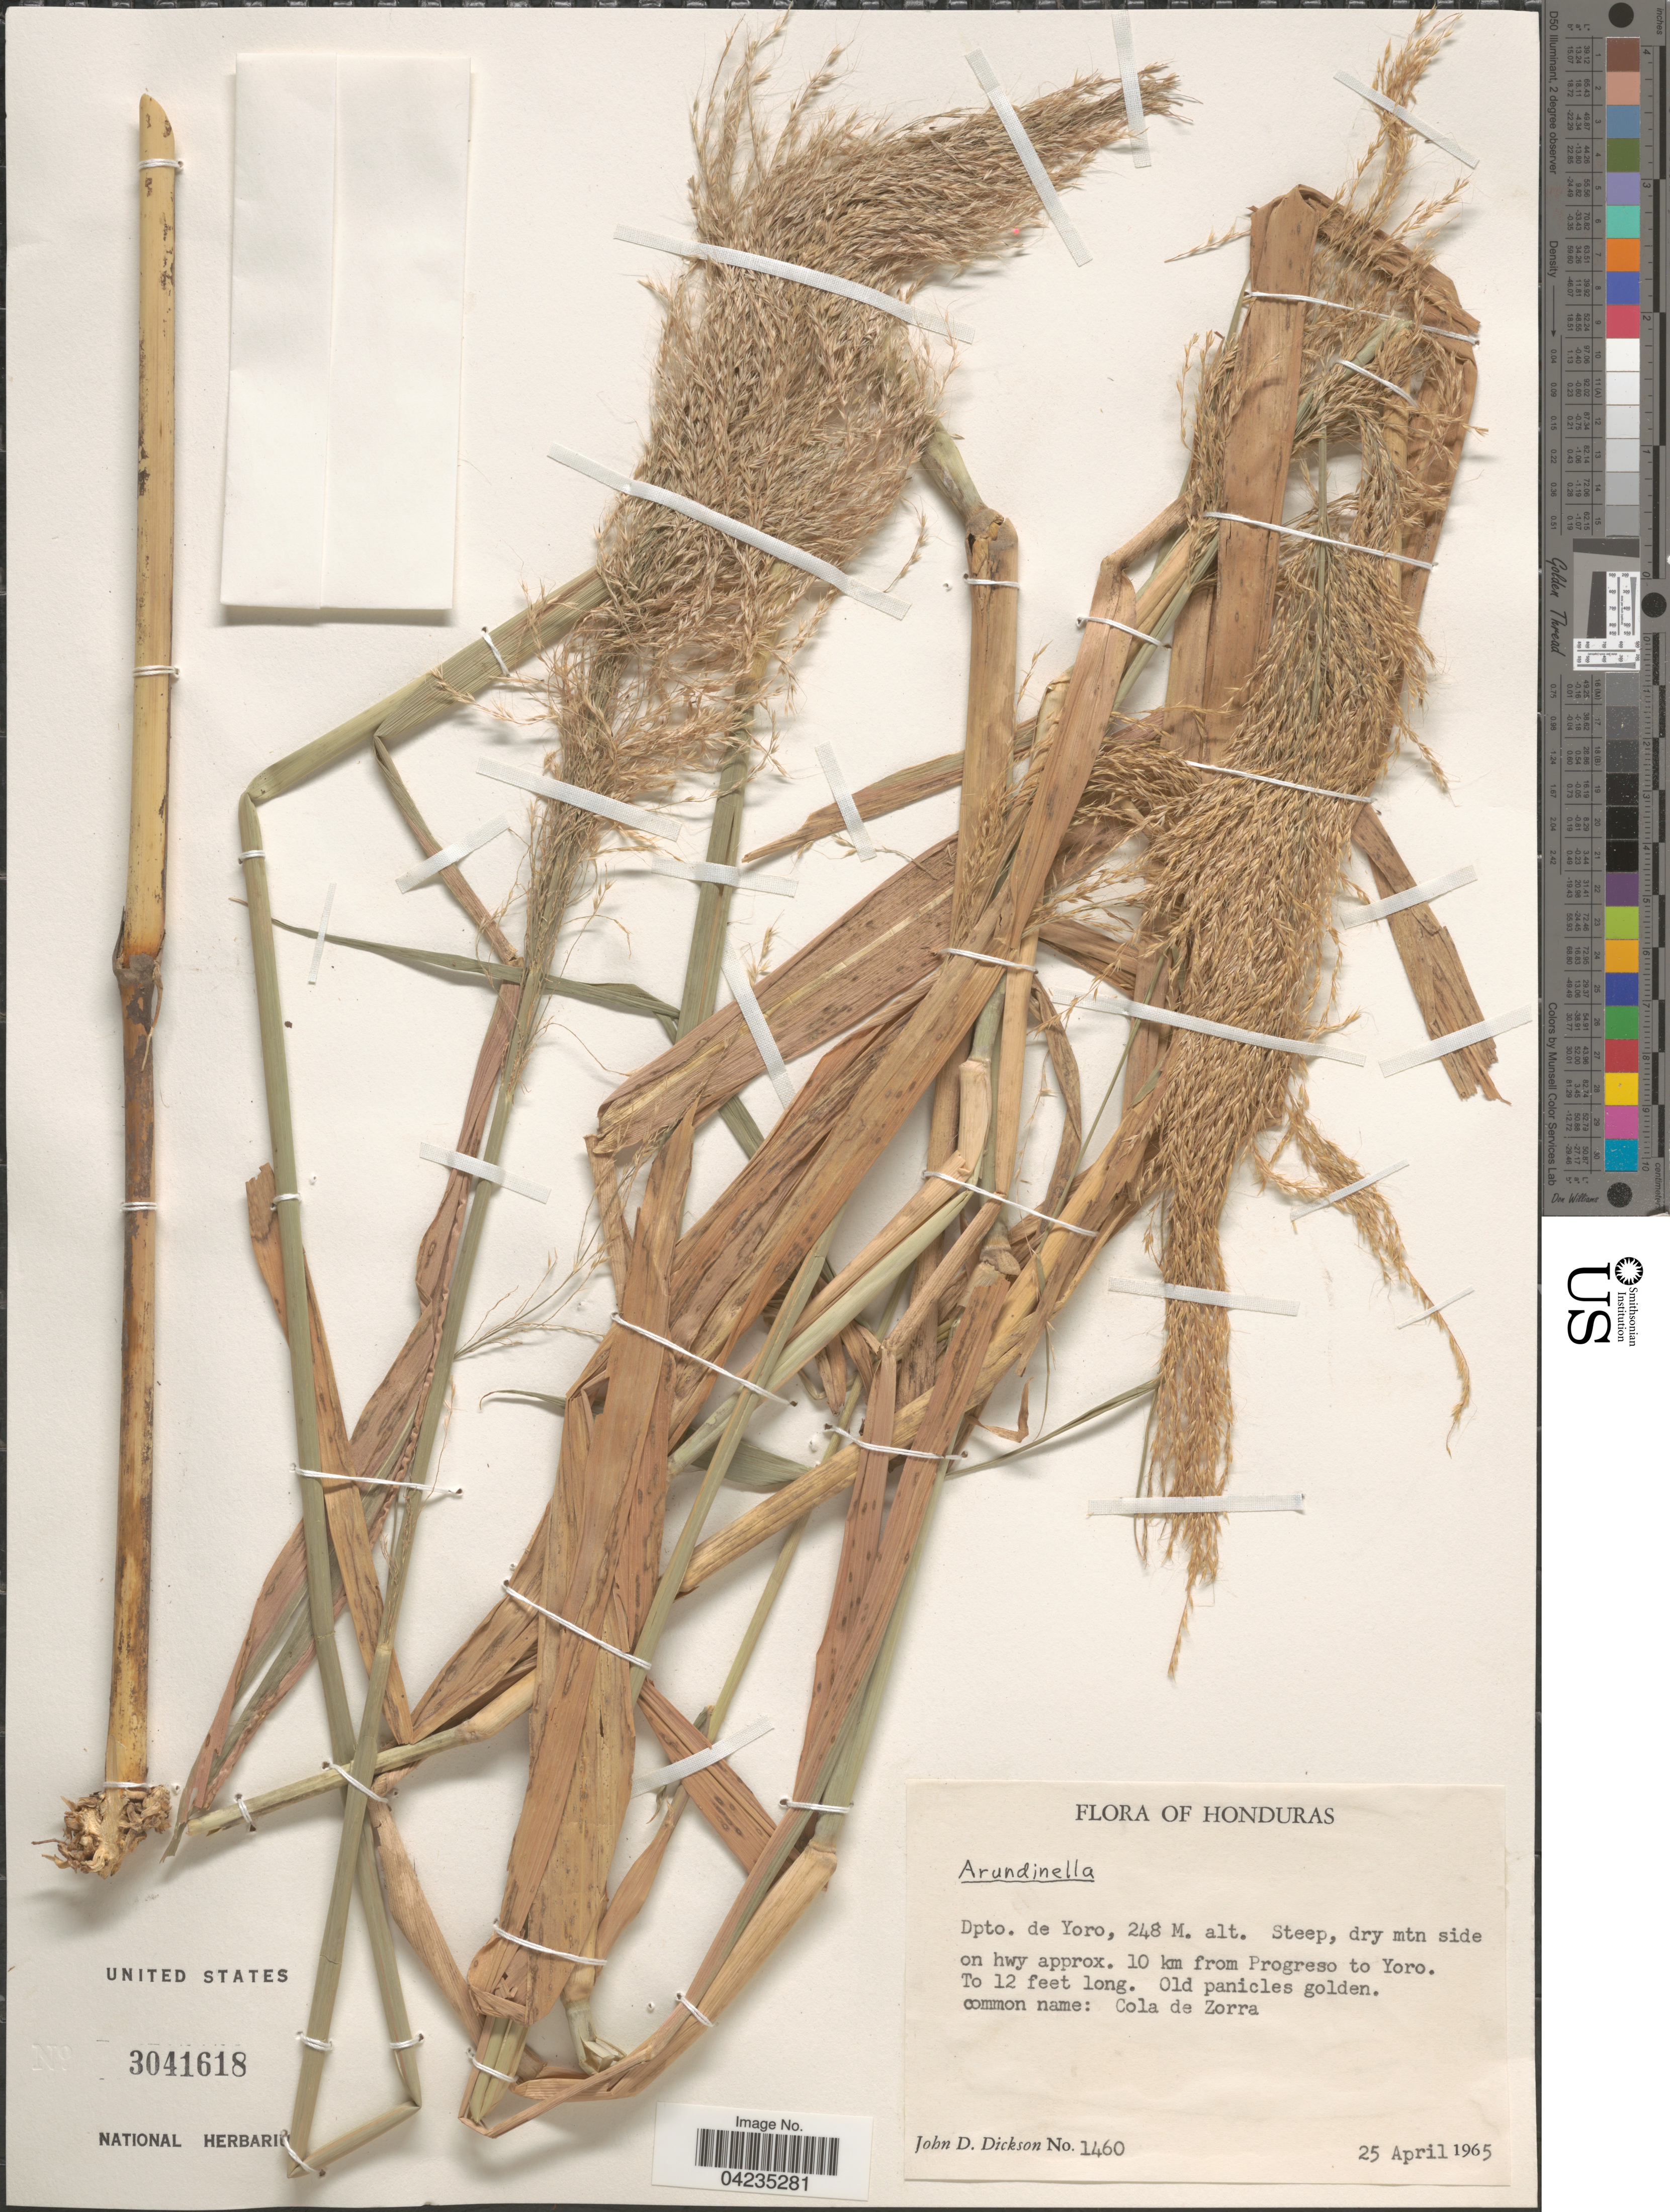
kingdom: Plantae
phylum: Tracheophyta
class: Liliopsida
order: Poales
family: Poaceae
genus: Arundinella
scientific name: Arundinella sp.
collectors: J. Dickson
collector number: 1460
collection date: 1965-04-25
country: Honduras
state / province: Yoro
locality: Dpto. de Yoro. Steep, dry mtn side on hwy approx. 10 km from Progreso to Yoro.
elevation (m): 248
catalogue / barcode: US 3041618